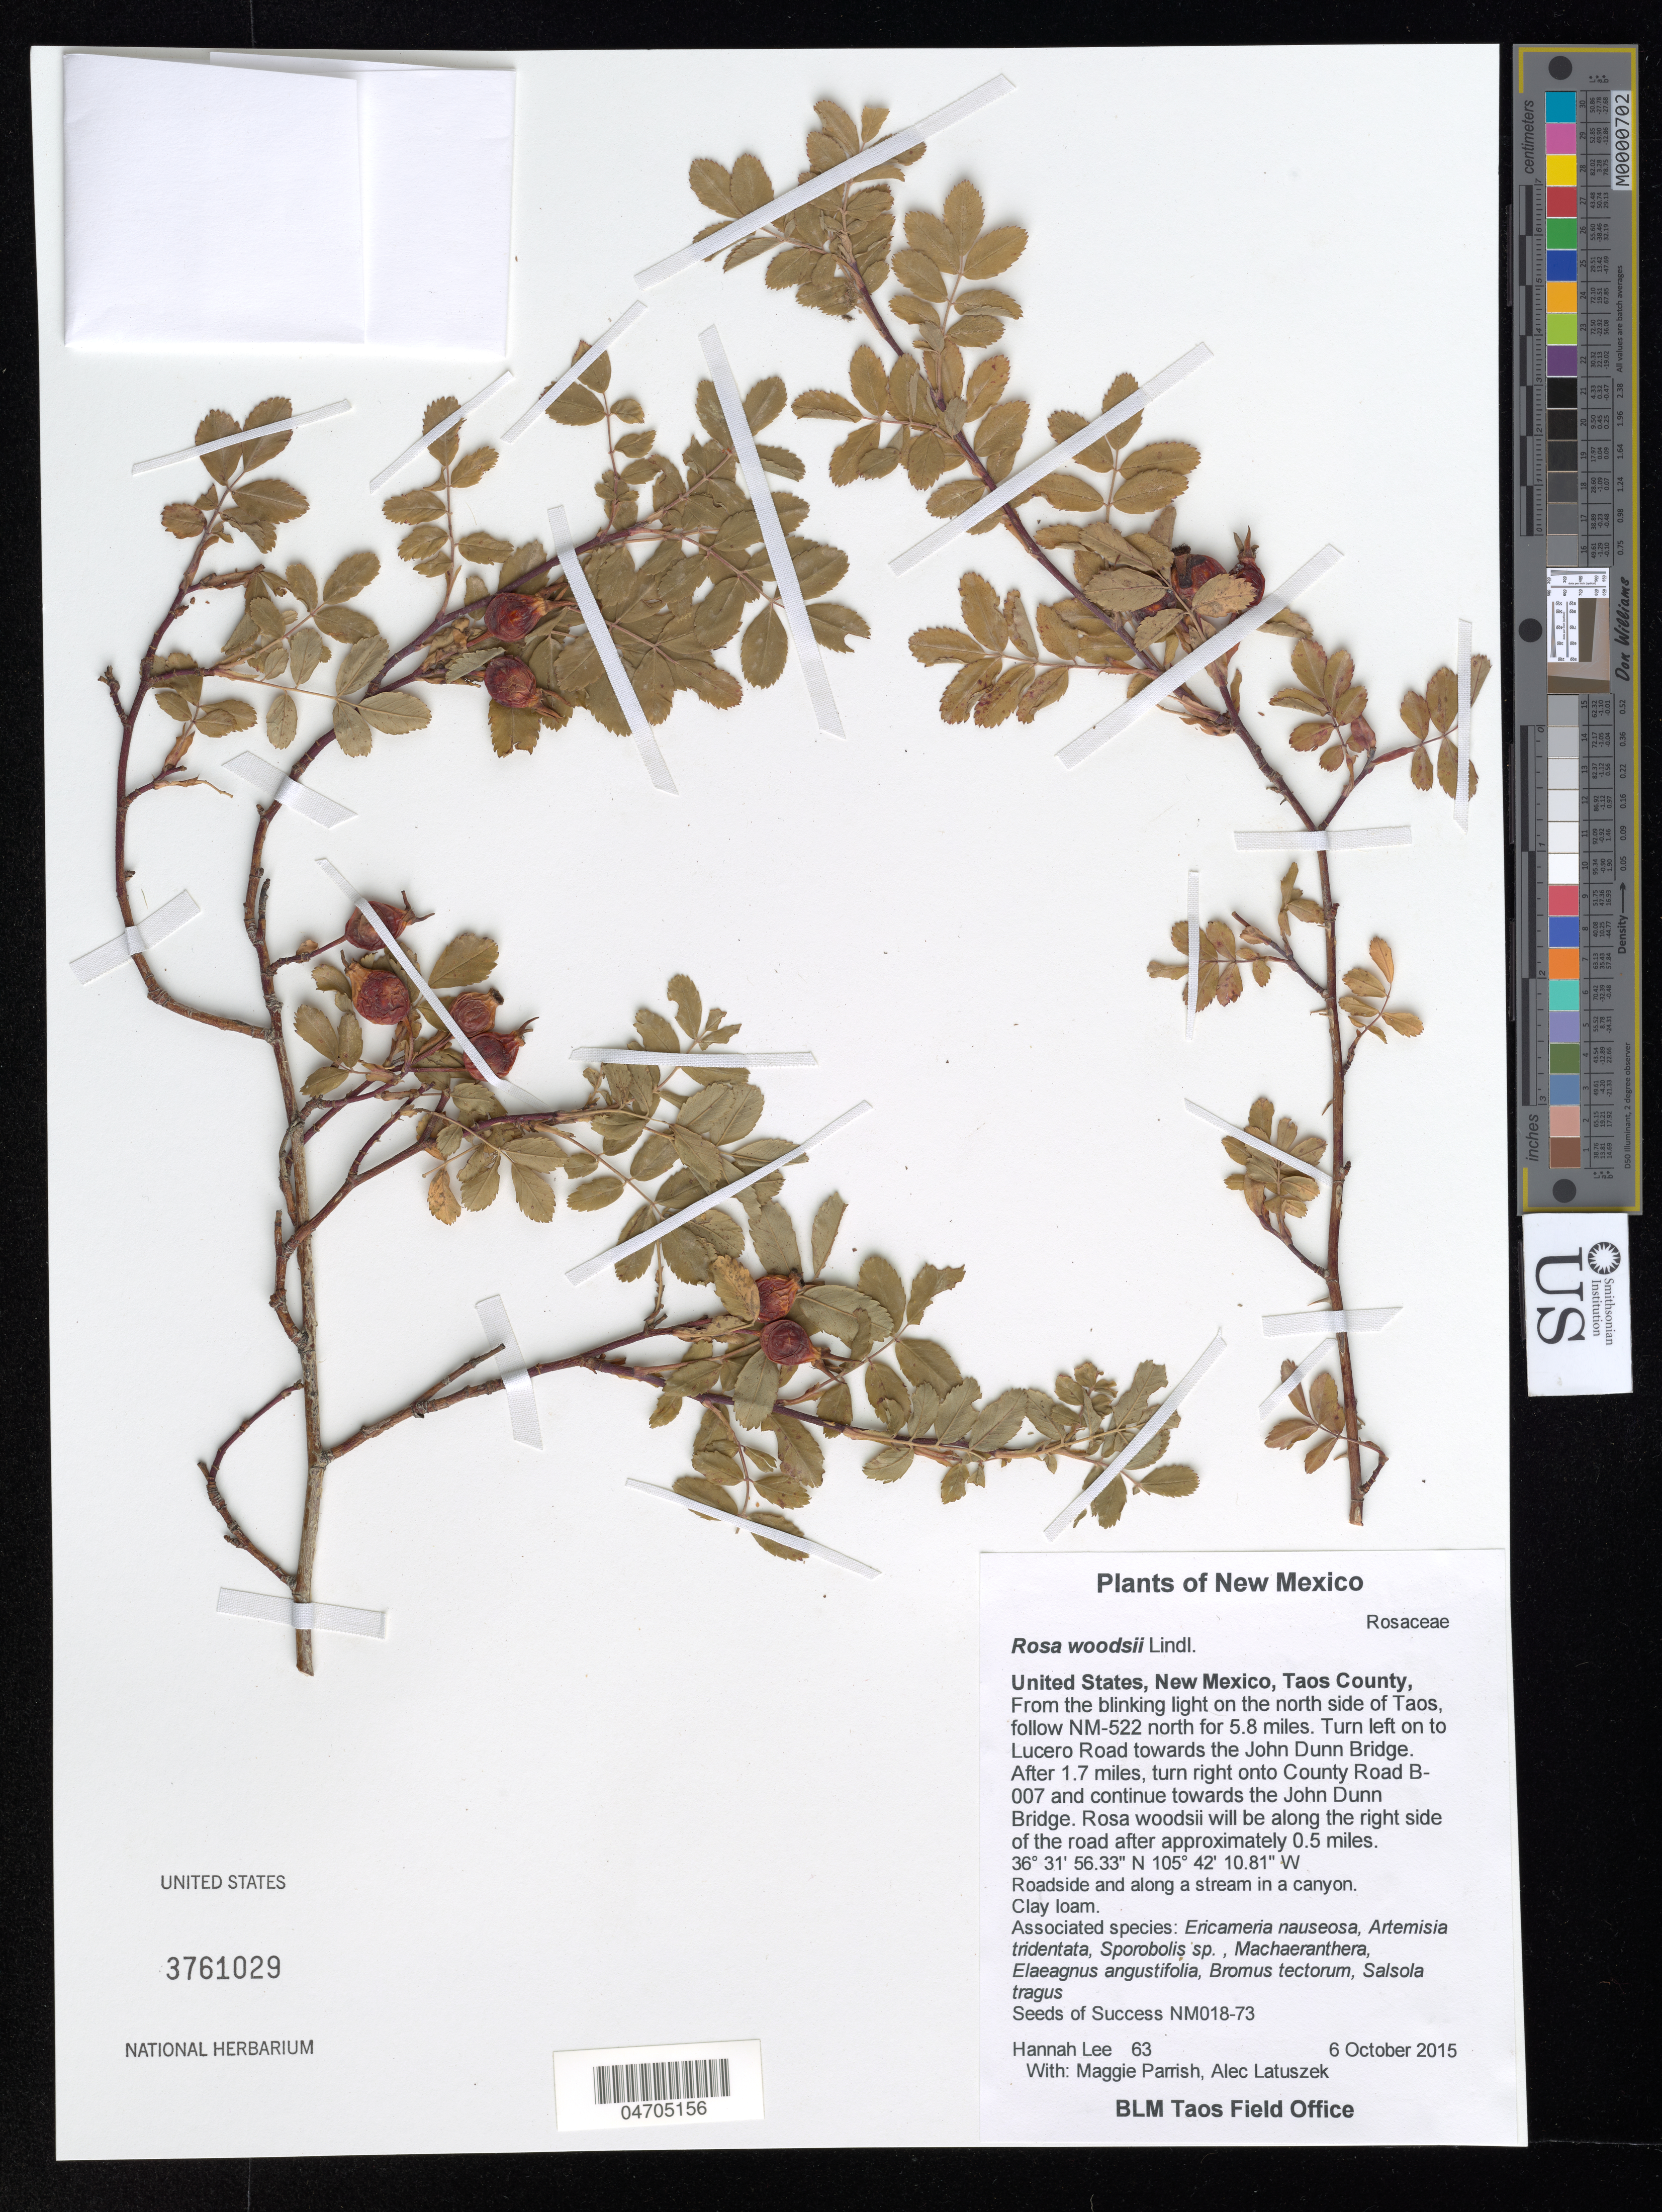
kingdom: Plantae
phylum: Tracheophyta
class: Magnoliopsida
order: Rosales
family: Rosaceae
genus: Rosa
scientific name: Rosa woodsii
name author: Lindl.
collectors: H. Lee, M. Parrish & A. Latuszek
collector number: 63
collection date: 2015-10-06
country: United States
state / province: New Mexico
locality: Taos County, From the blinking light on the north side of Taos, follow NM-522 north for 5.8 miles. Turn left on to Lucero Road towards the John Dunn Bridge. After 1.7 miles, turn right onto County Road B-007 and continue towards the John Dunn Bridge. Rosa woodsii will be along the right side of the road after approximately 0.5 miles.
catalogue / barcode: US 3761029